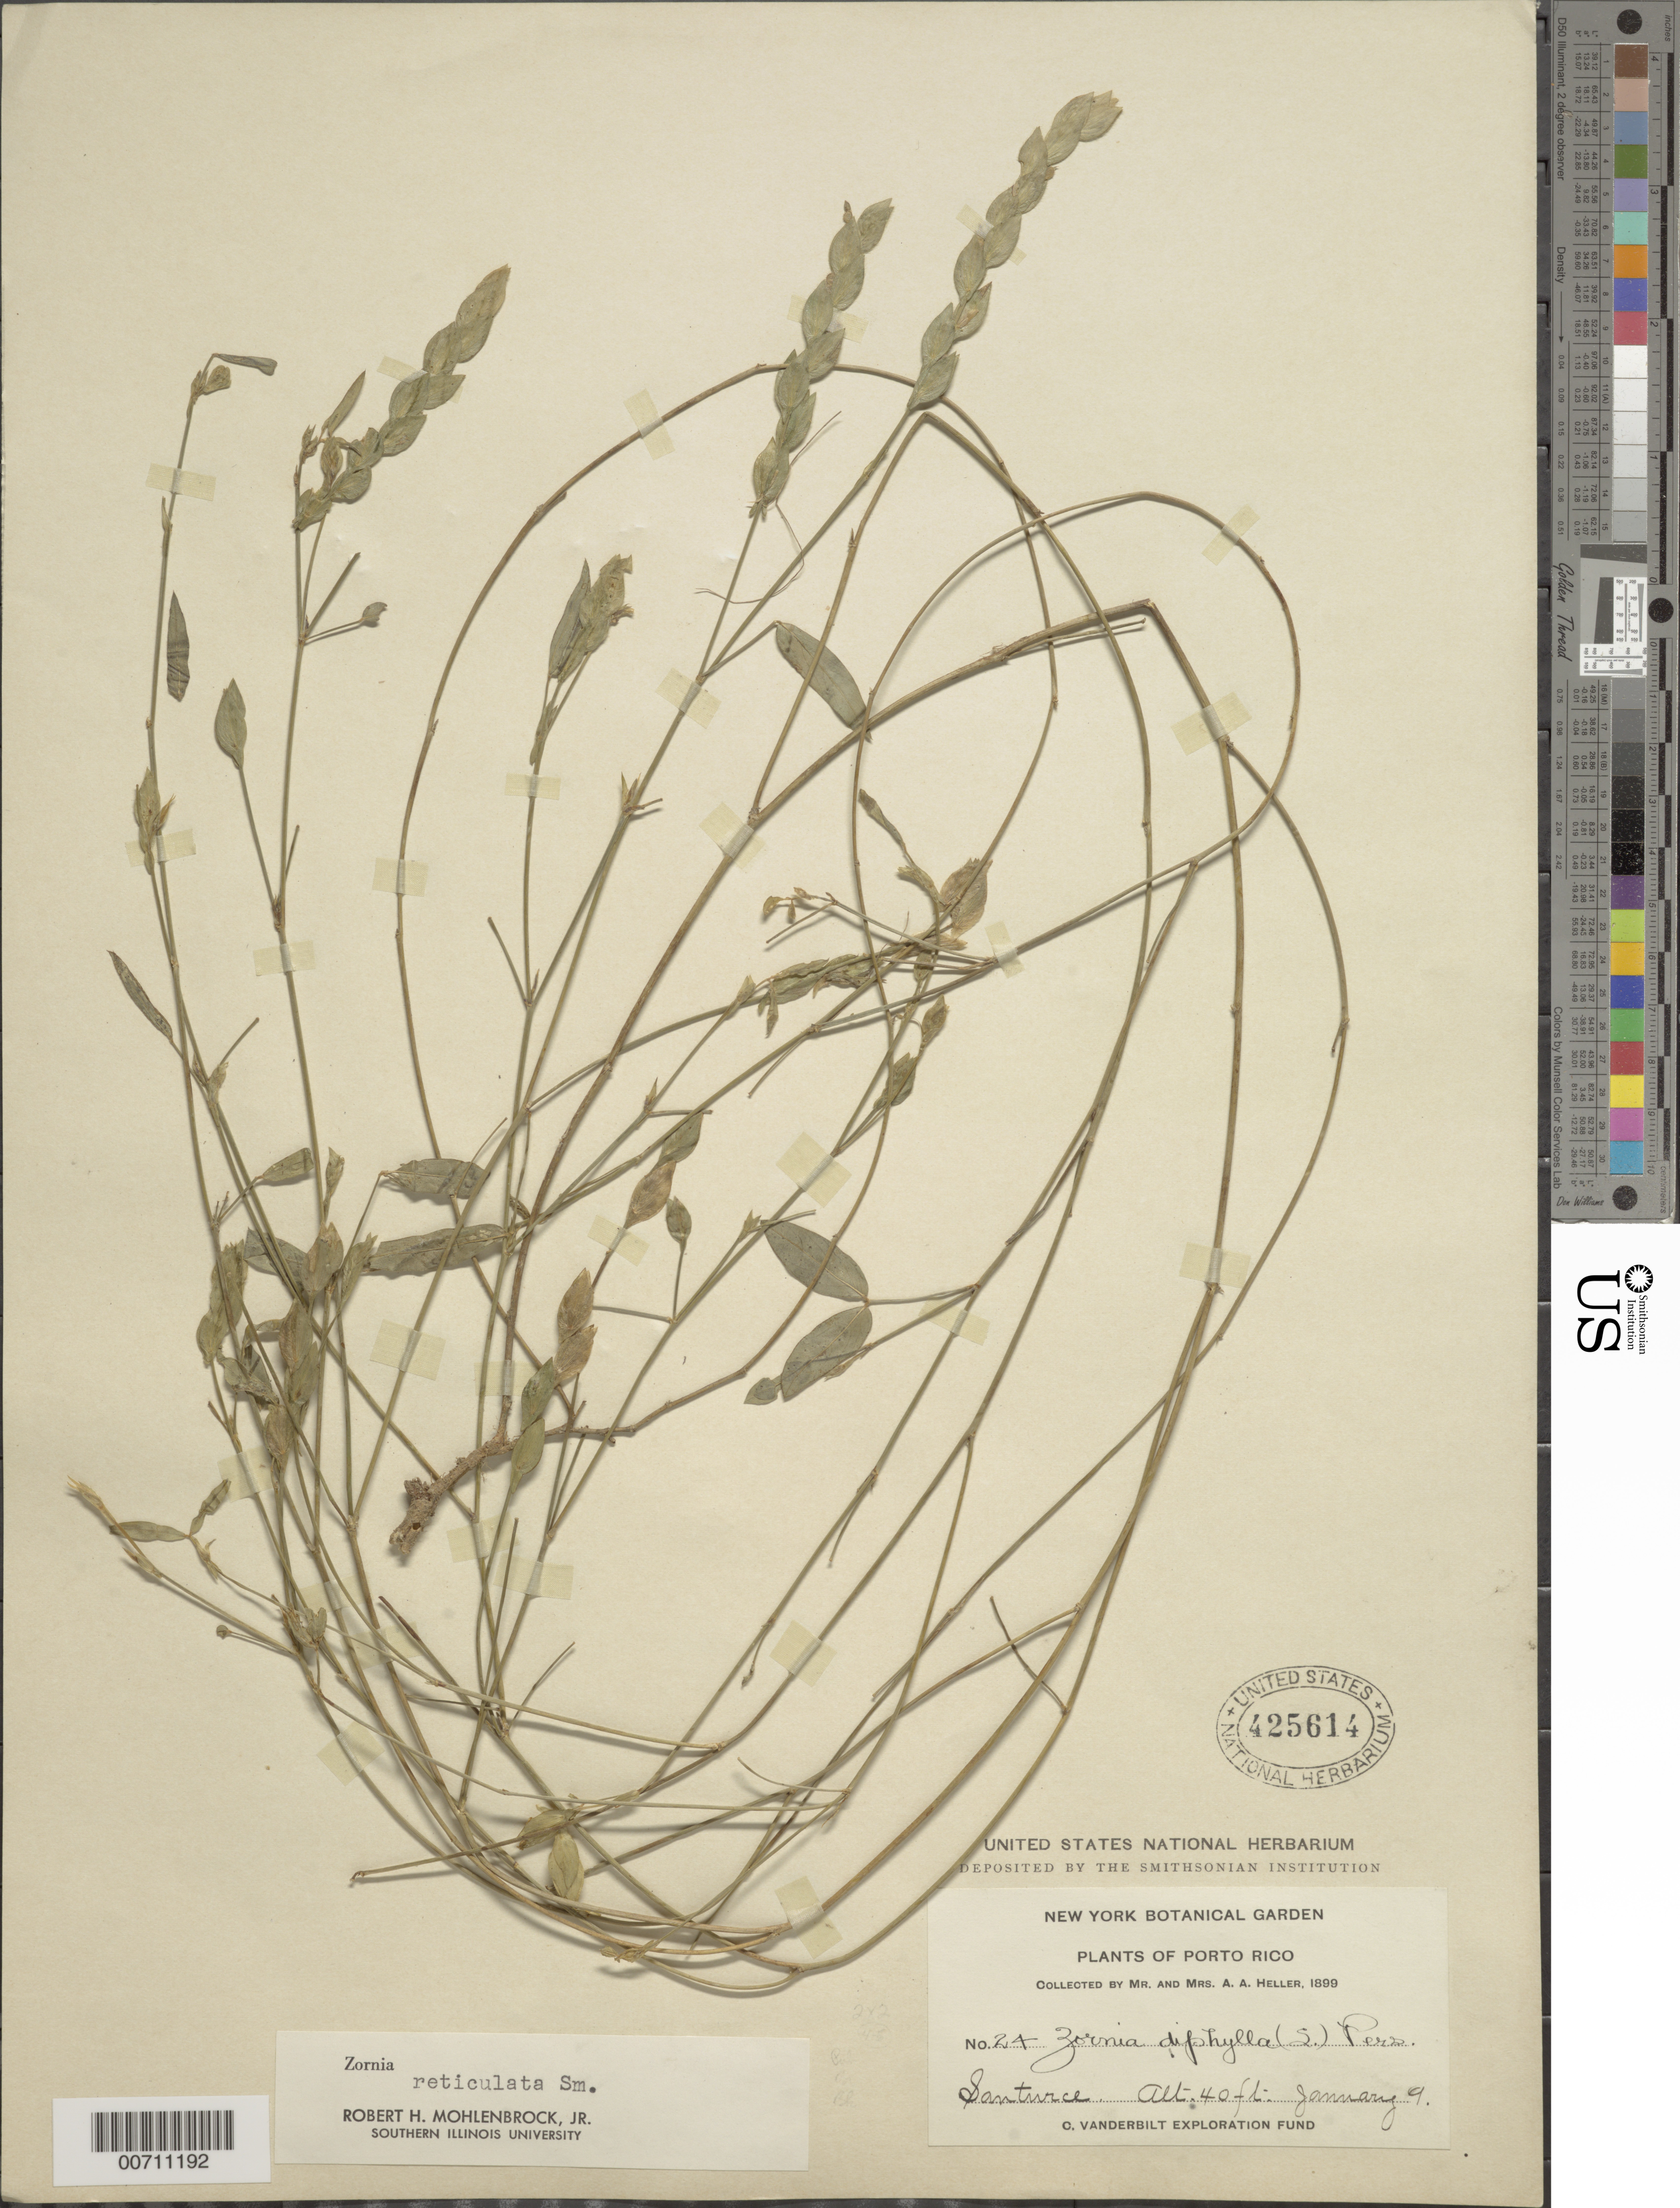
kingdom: Plantae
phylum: Tracheophyta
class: Magnoliopsida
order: Fabales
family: Fabaceae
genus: Zornia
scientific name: Zornia reticulata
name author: Sm.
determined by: Mohlenbrock, Robert H., Jr.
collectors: A. A. Heller & -- Heller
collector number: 24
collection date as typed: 09 Jan 1899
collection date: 1899-01-09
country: Puerto Rico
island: Greater Antilles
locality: Santurce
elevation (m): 12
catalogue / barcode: US 425614